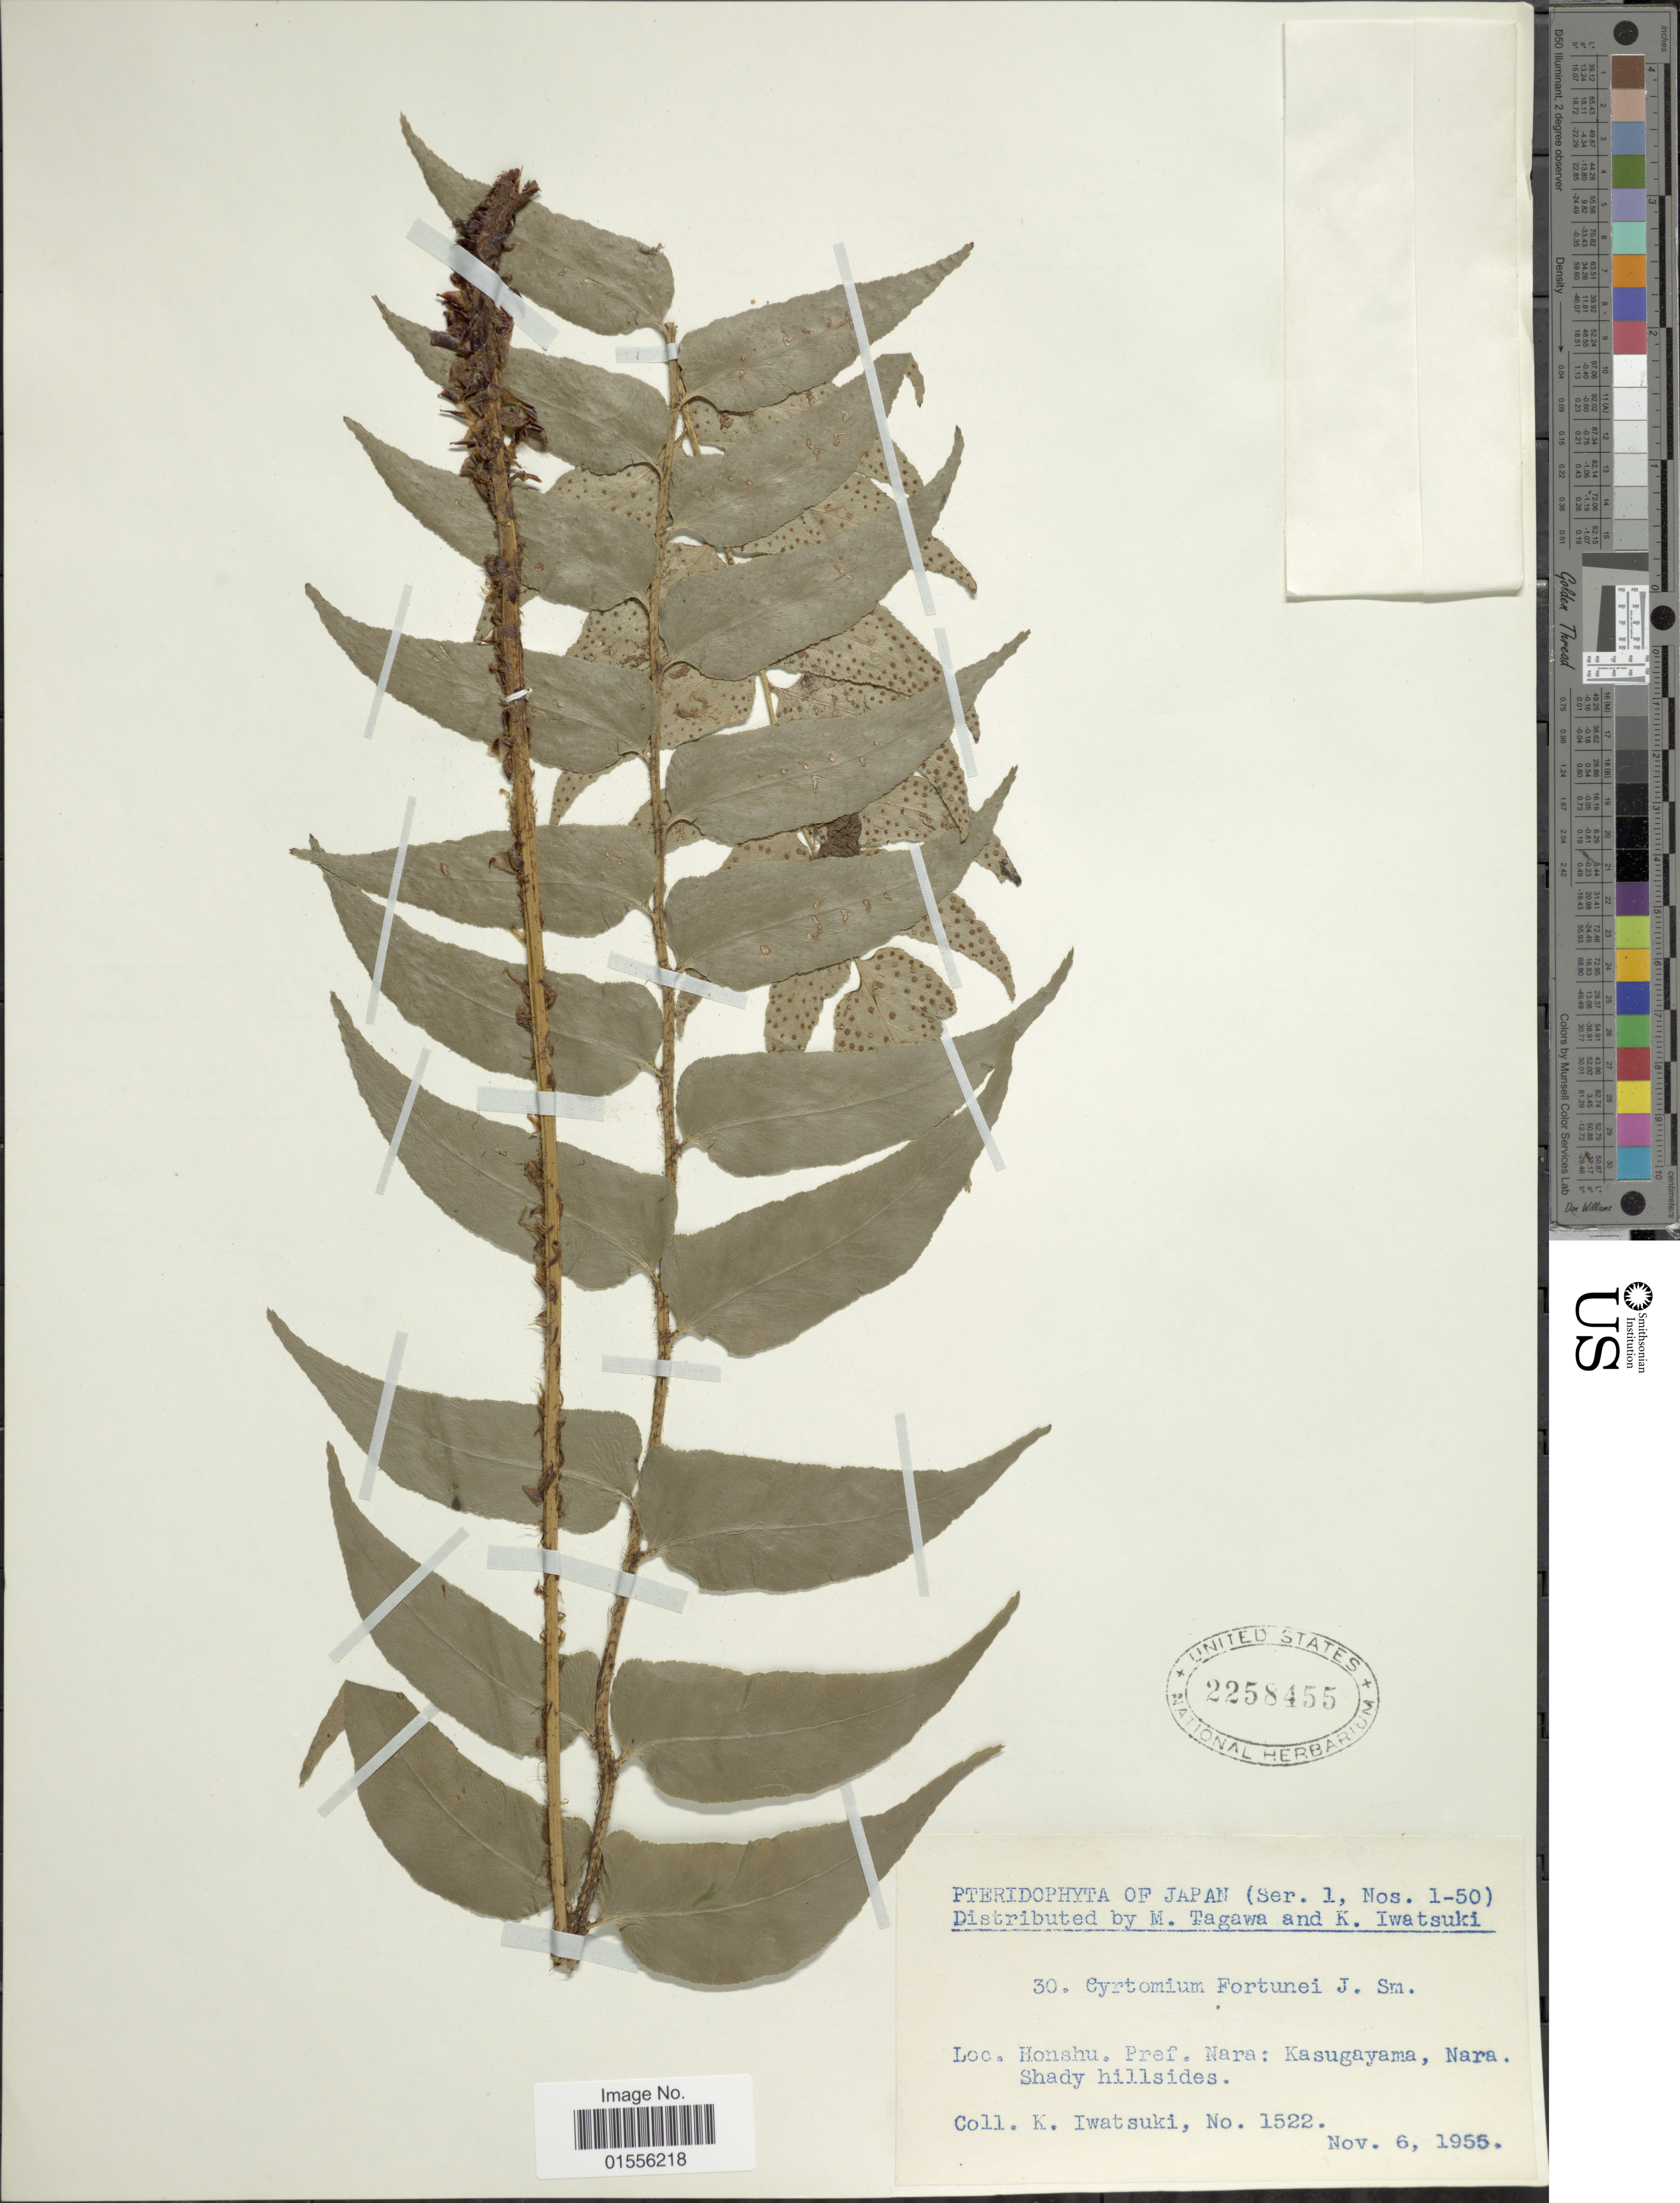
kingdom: Plantae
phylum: Tracheophyta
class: Polypodiopsida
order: Polypodiales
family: Dryopteridaceae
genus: Cyrtomium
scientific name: Cyrtomium fortunei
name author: J. Sm.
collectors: K. Iwatsuki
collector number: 1522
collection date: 1955-11-06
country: Japan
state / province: Nara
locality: Honshu Pref Nara: Kasugayama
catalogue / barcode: US 2258455